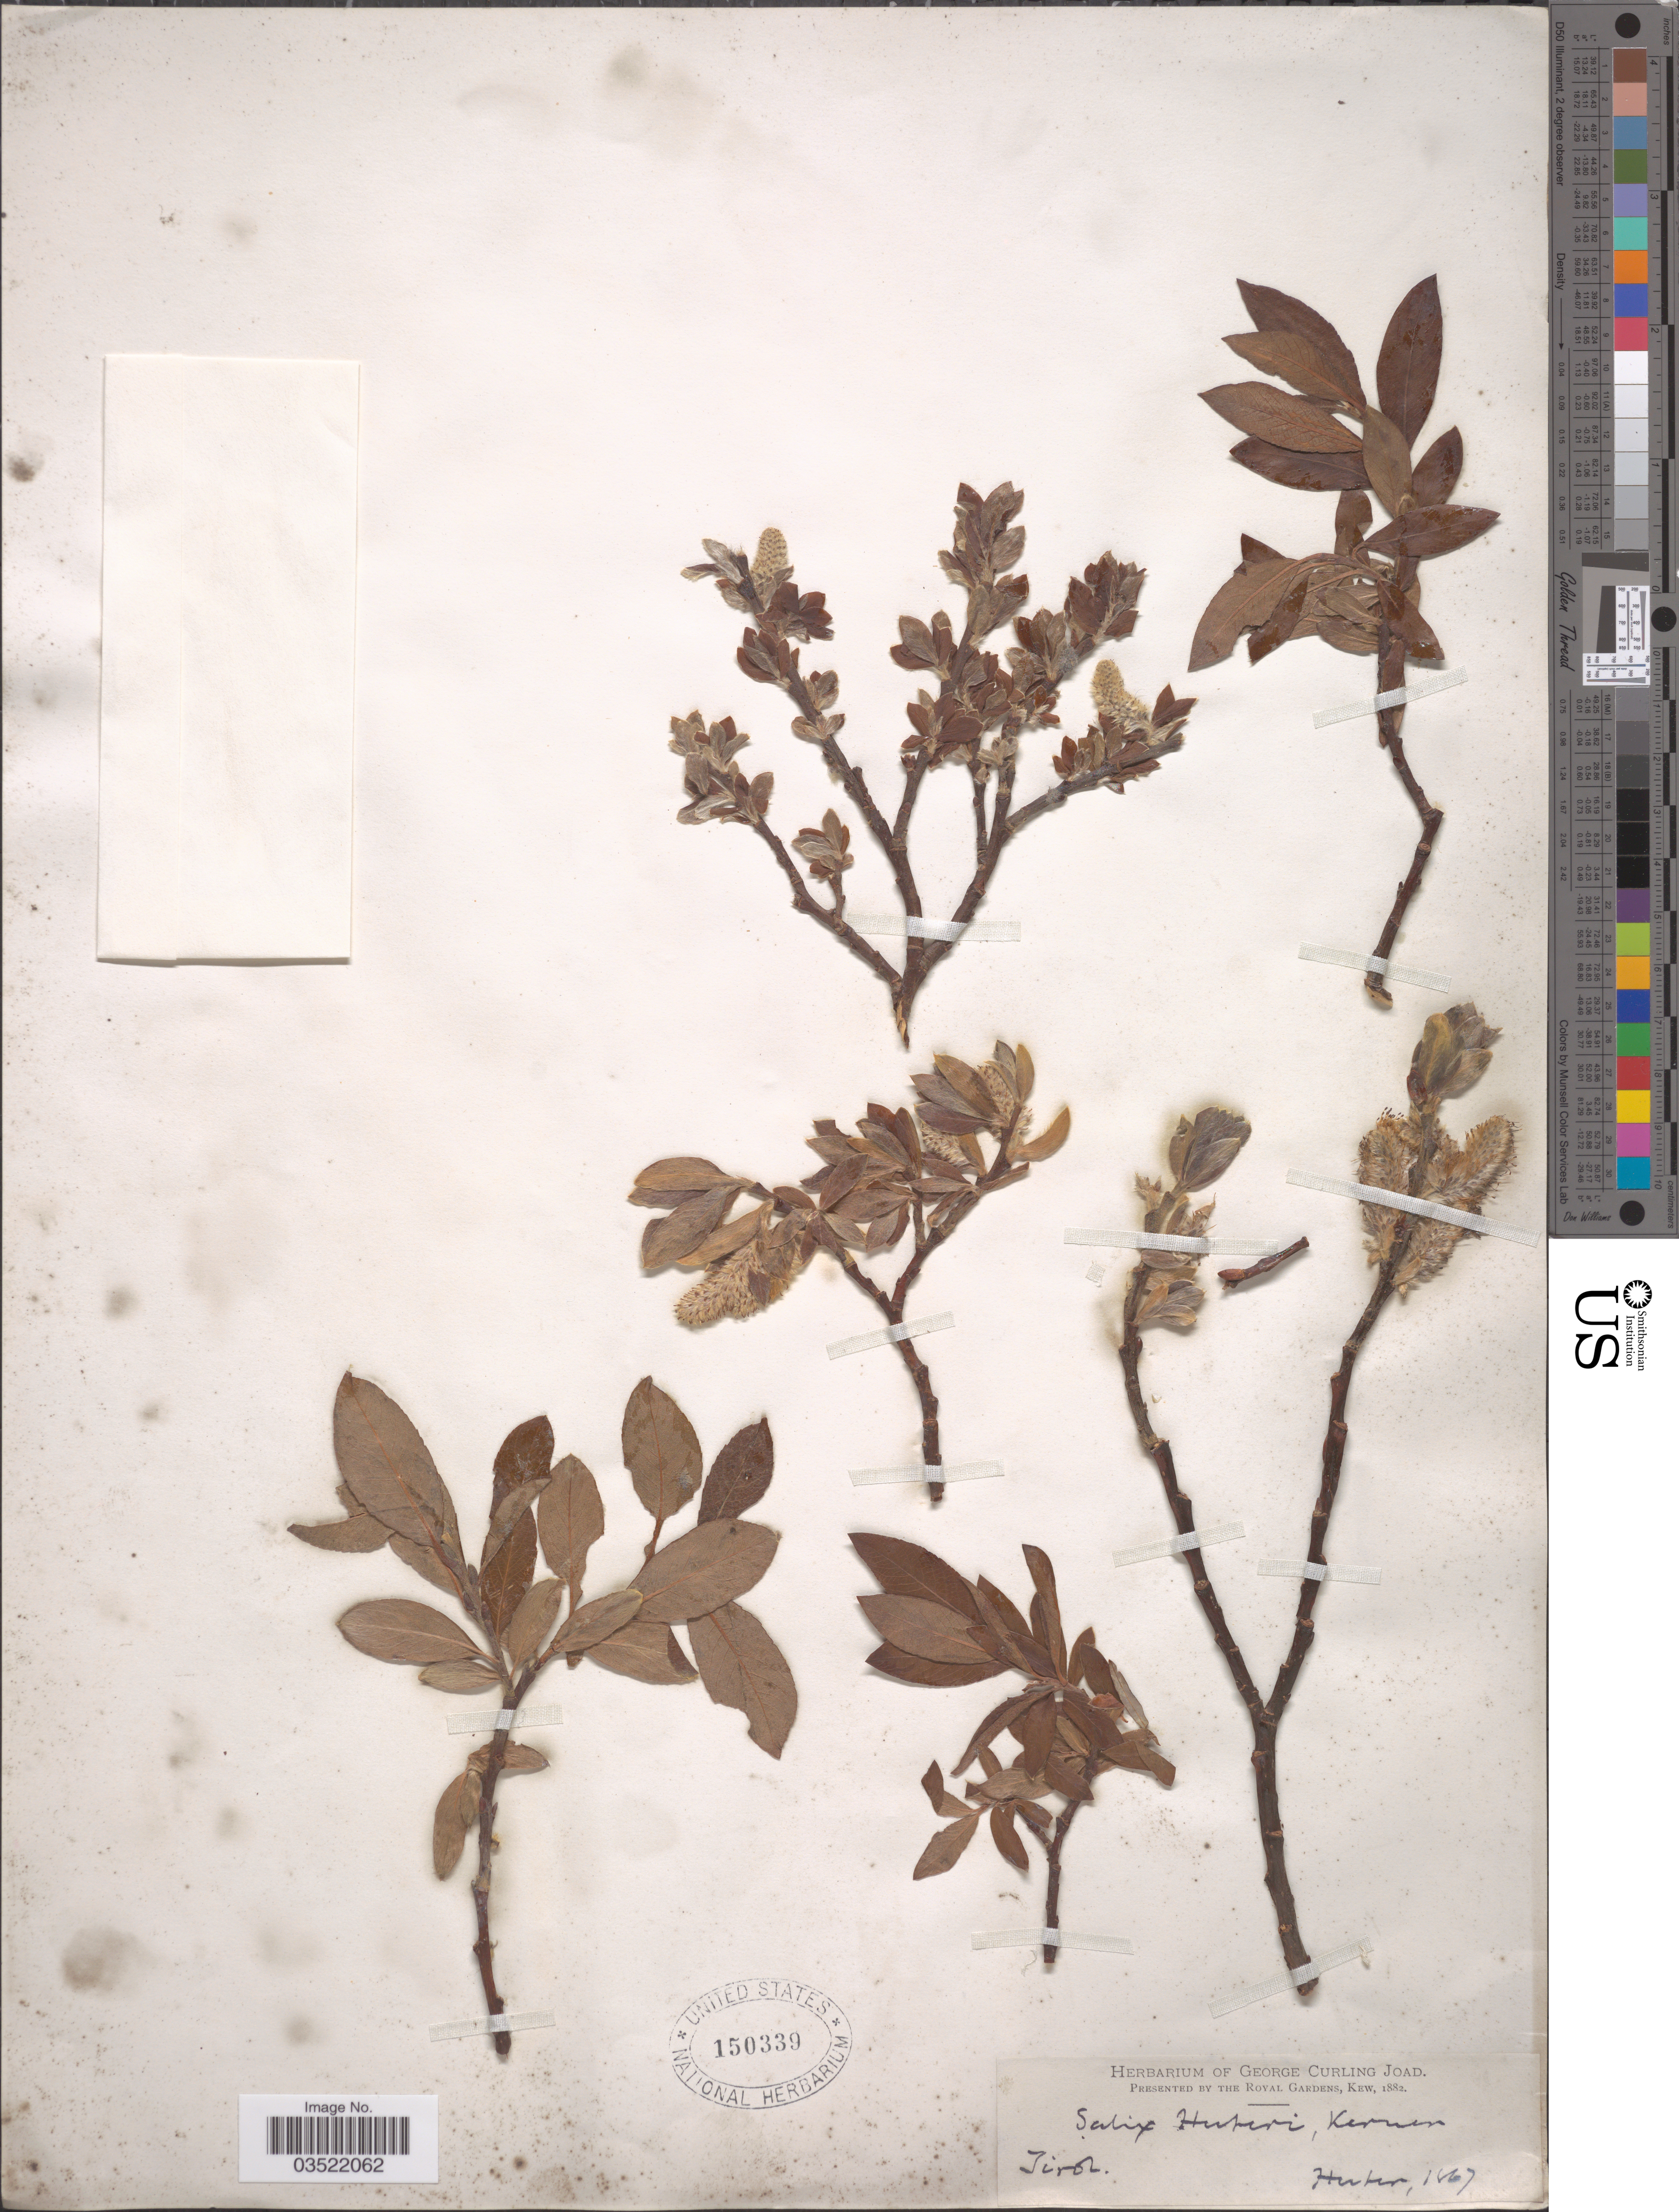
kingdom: Plantae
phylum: Tracheophyta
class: Magnoliopsida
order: Malpighiales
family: Salicaceae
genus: Salix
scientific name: Salix huteri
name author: A. Kern.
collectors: -. Huter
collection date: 1867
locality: Tirol.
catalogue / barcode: US 150339